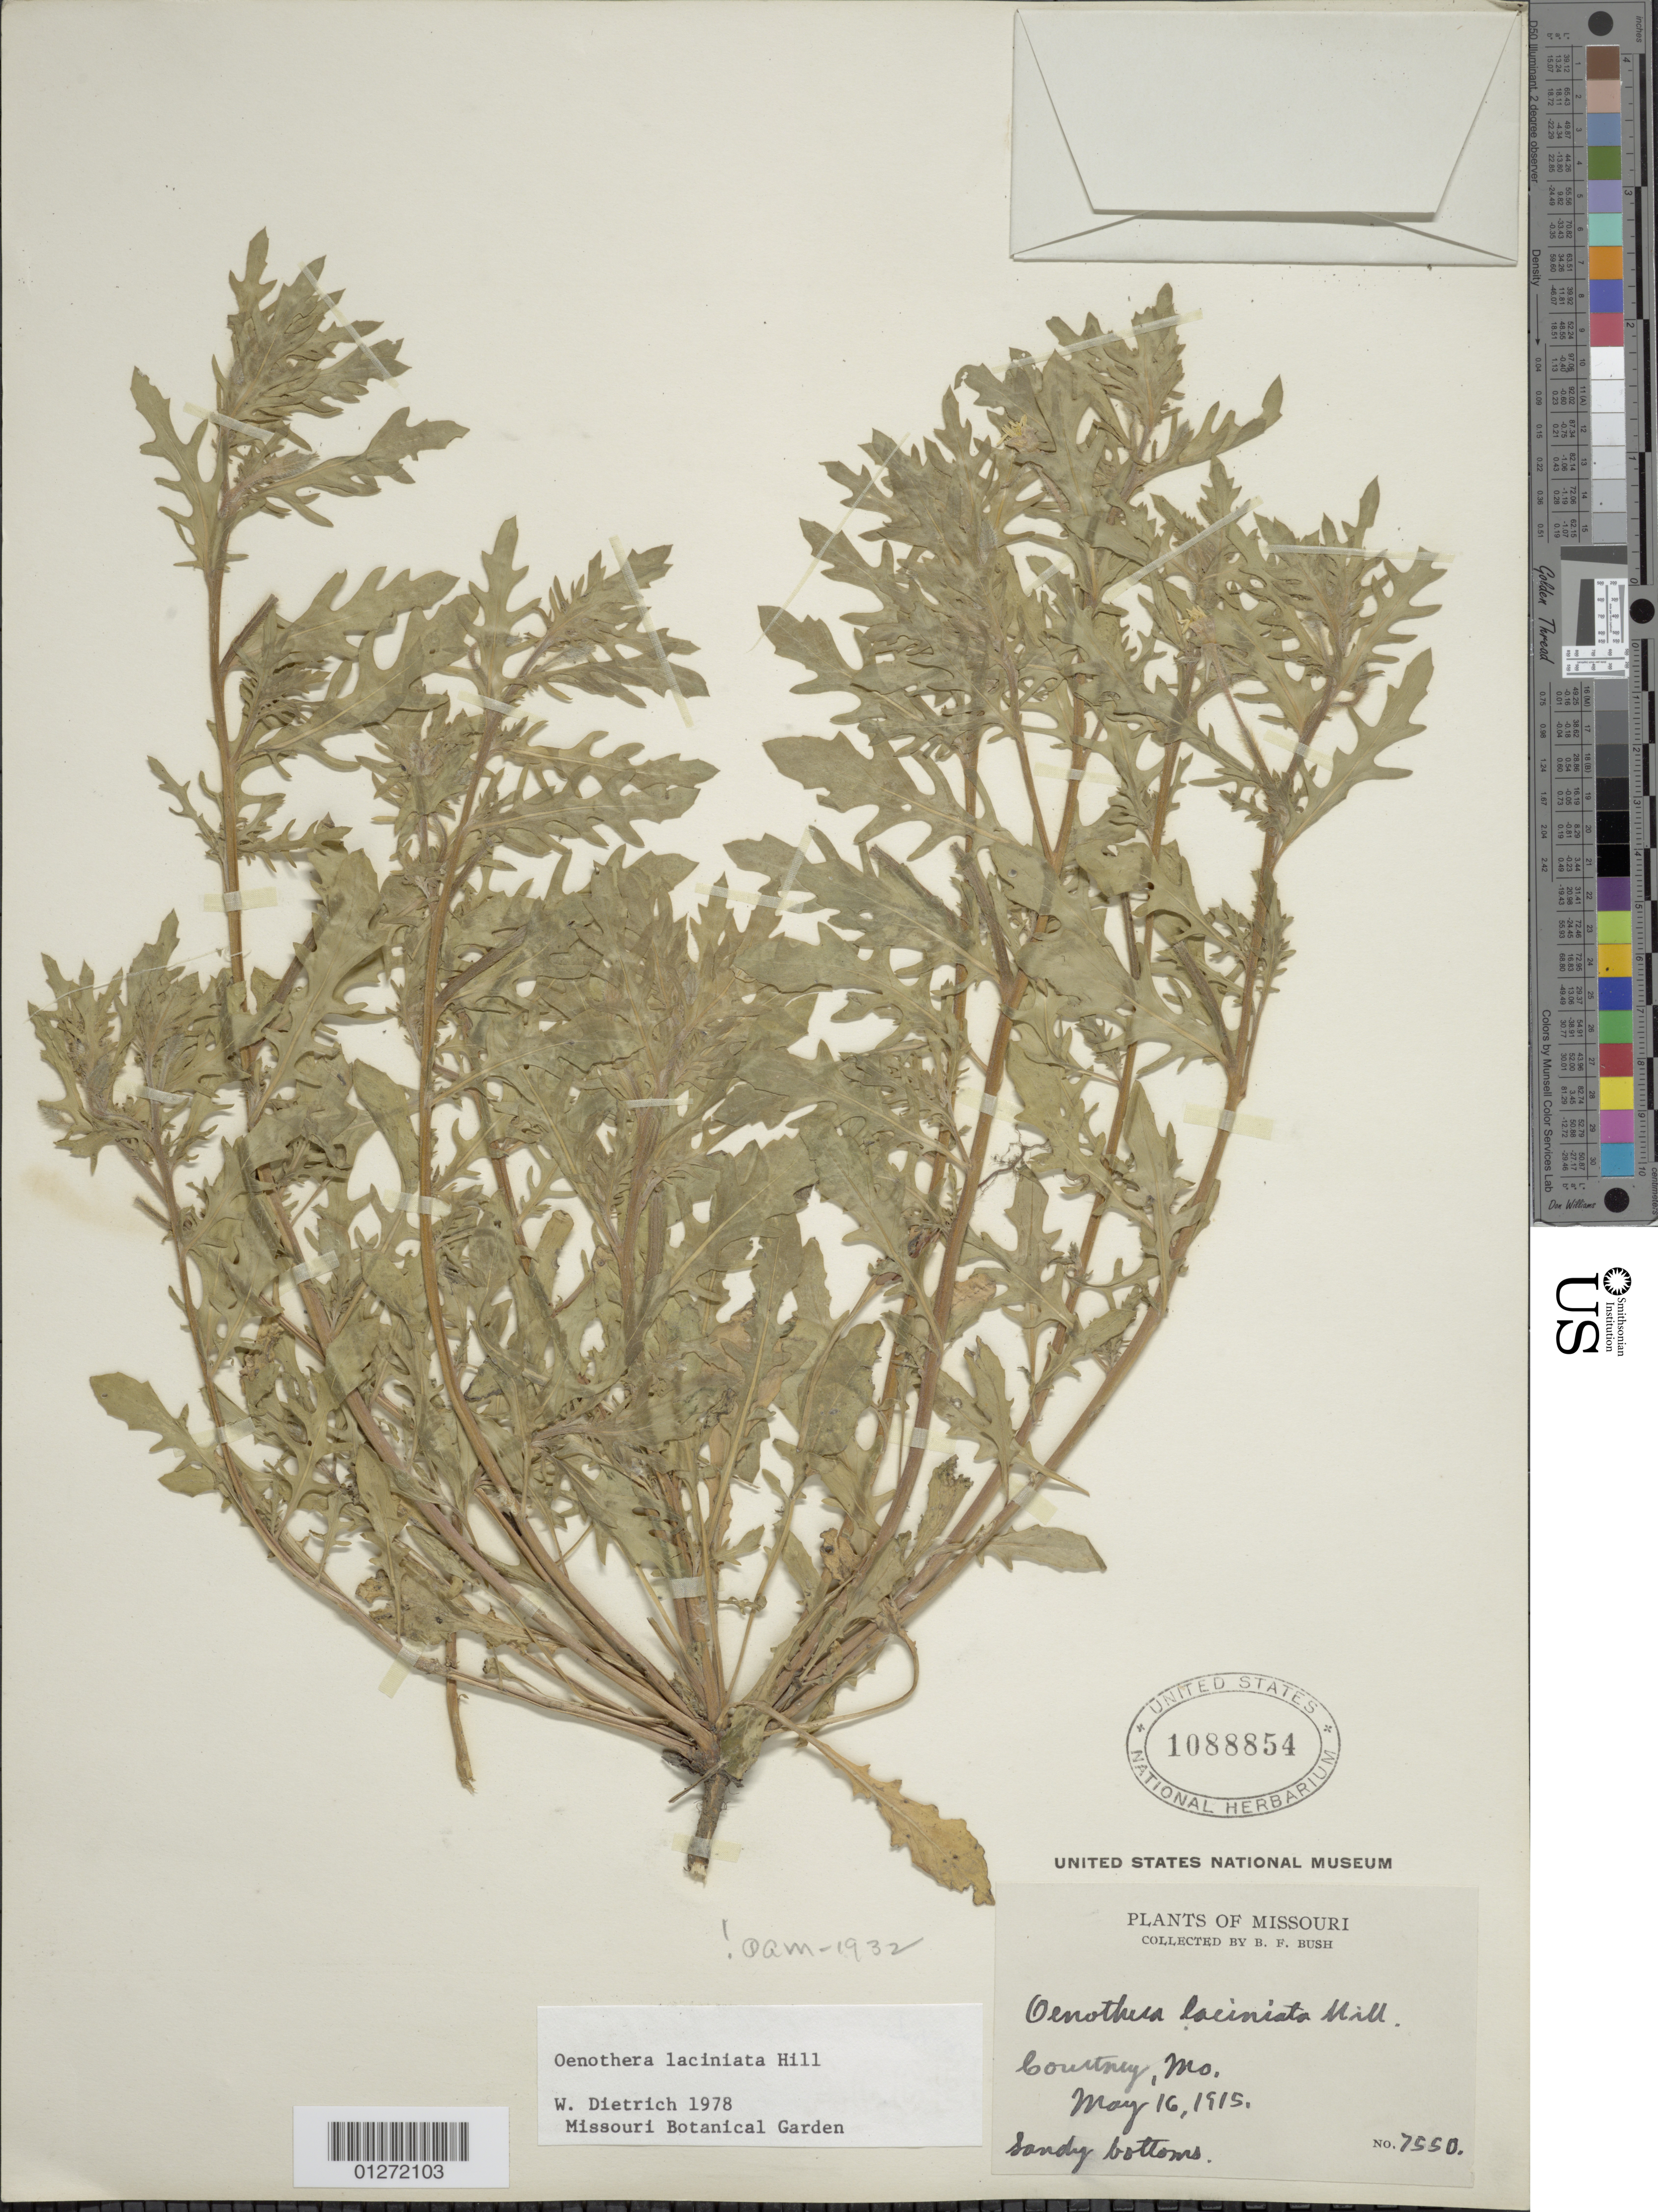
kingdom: Plantae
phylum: Tracheophyta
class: Magnoliopsida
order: Myrtales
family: Onagraceae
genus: Oenothera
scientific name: Oenothera laciniata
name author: Hill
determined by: Dietrich, W.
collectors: B. F. Bush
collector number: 7550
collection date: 1915-05-16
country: United States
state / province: Missouri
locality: Courtney.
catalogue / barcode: US 1088854